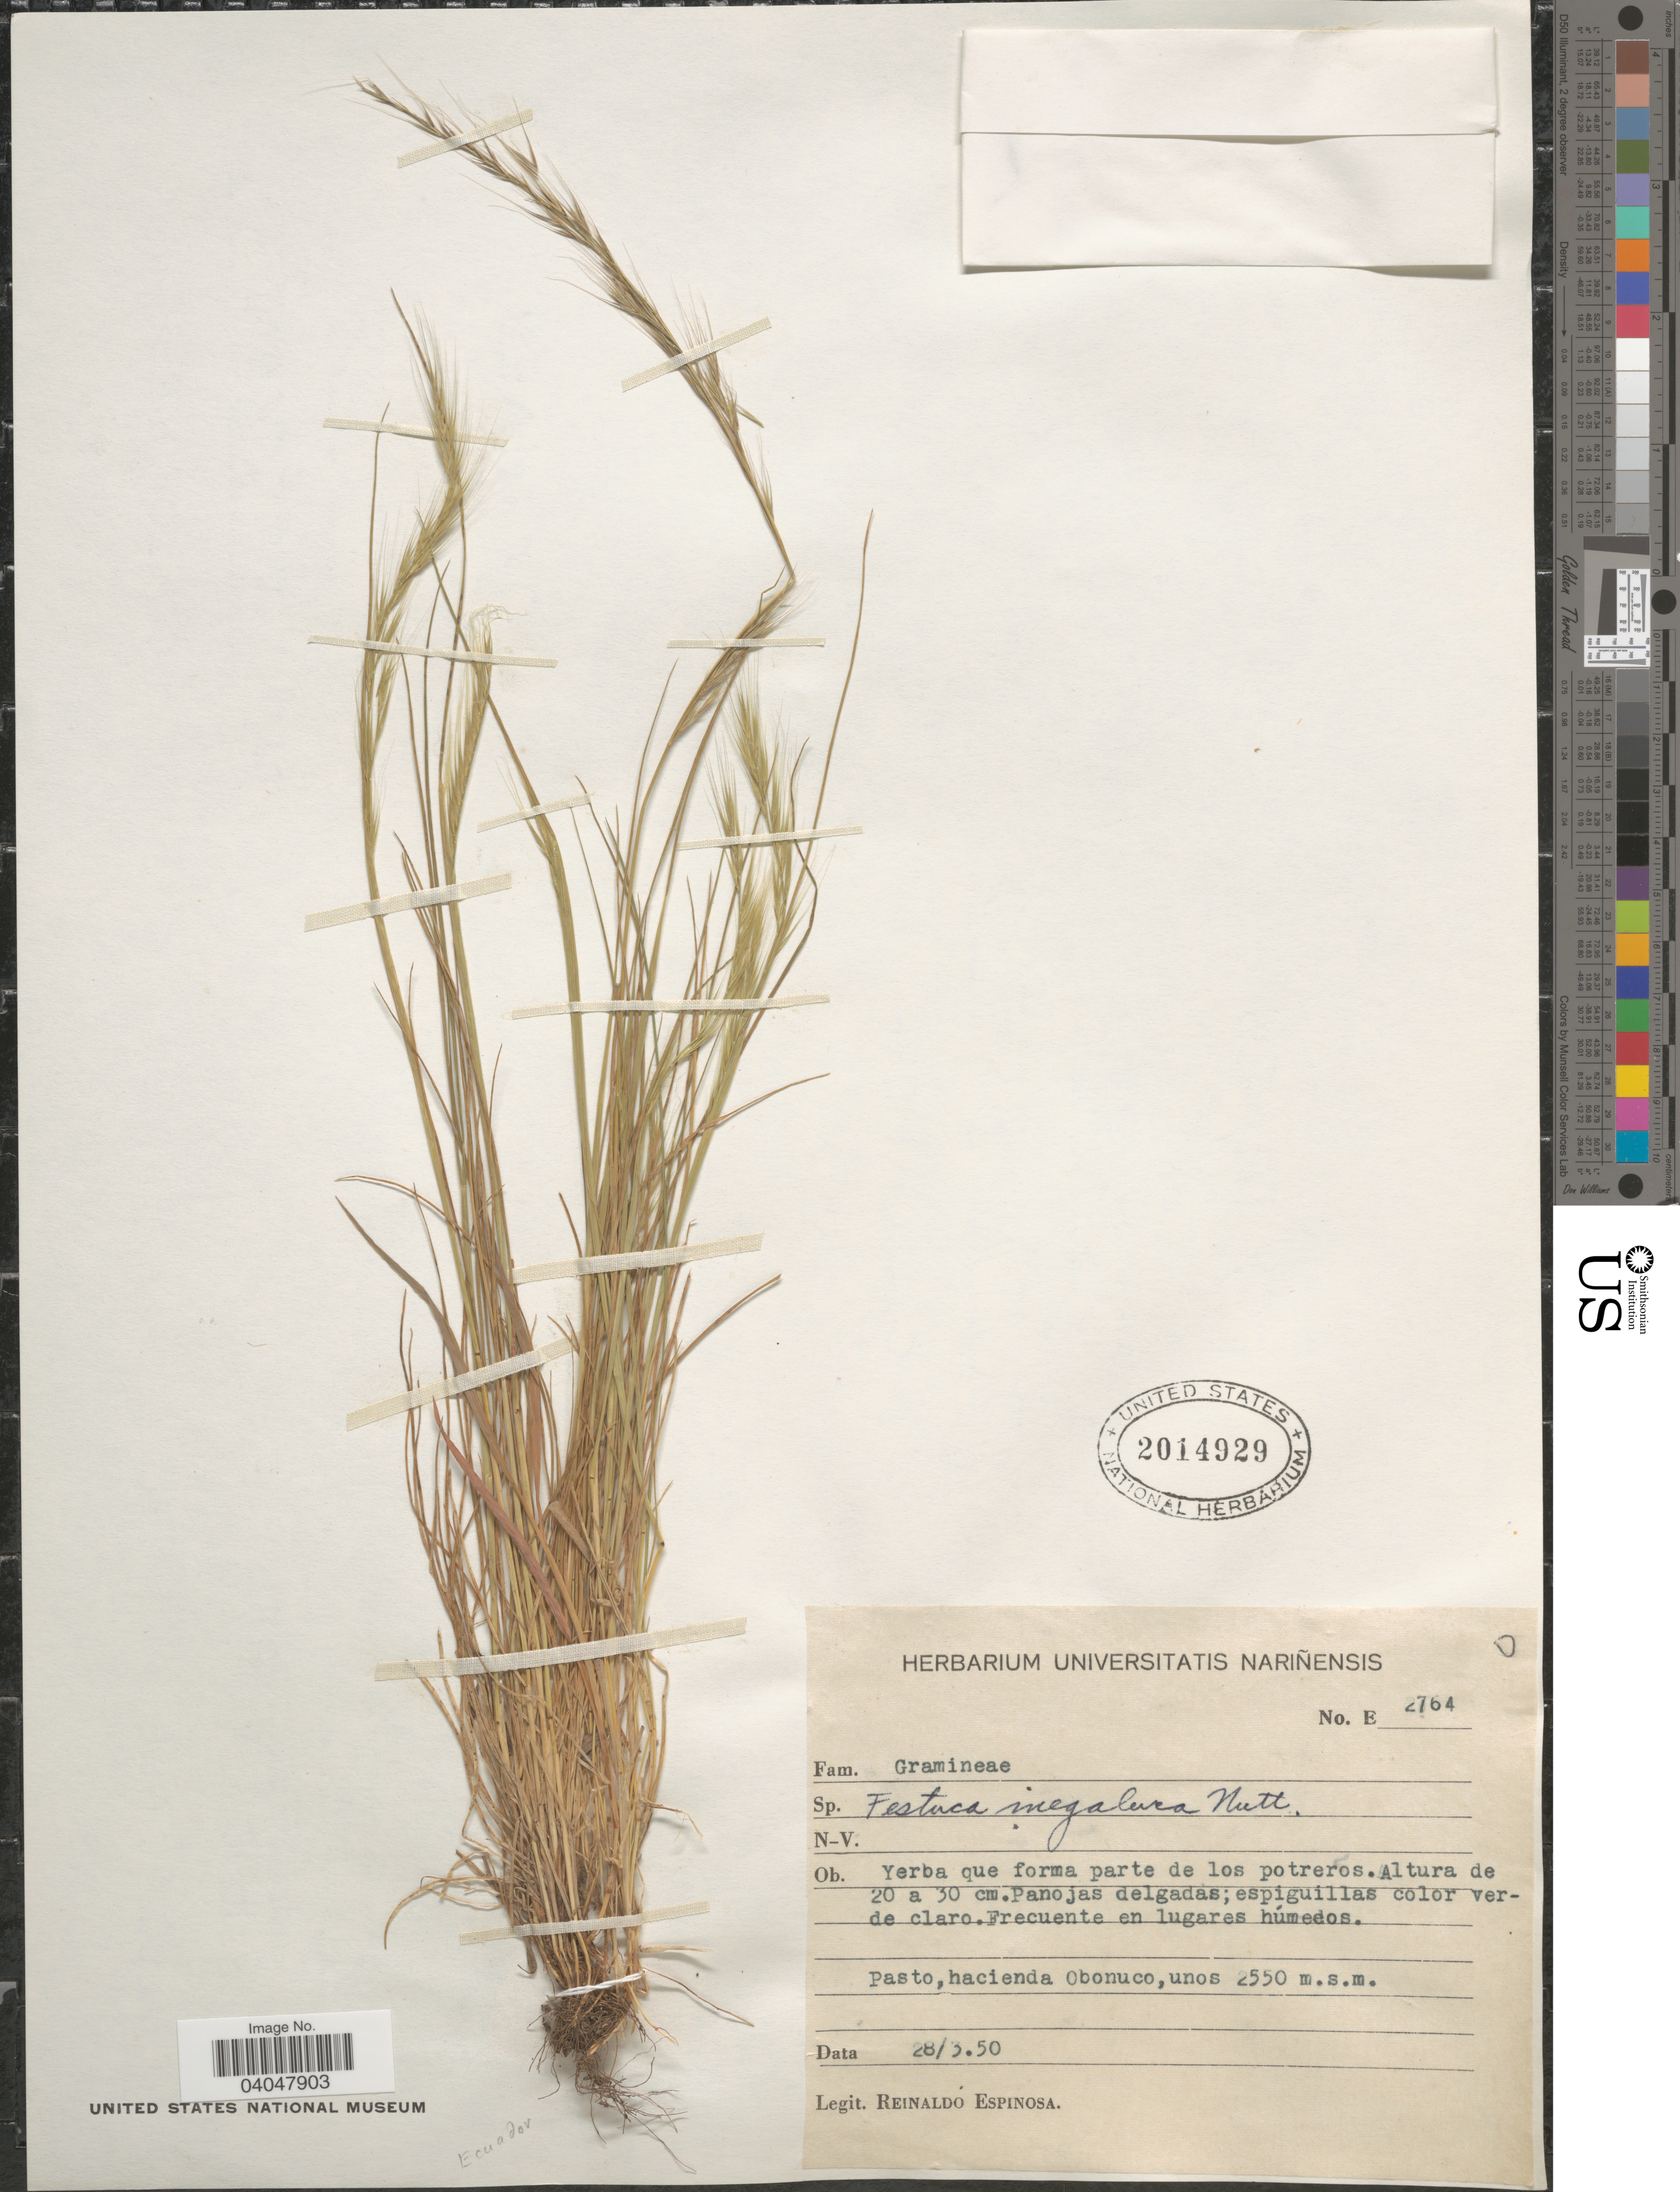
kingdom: Plantae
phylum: Tracheophyta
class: Liliopsida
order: Poales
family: Poaceae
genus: Festuca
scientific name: Festuca megalura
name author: Nutt.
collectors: R. Espinosa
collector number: E2764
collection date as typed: Transcribed d/m/y: 28/3/50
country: Colombia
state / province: Nariño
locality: Yerba que forma parte de los potreros. Pasto, hacienda Obunuco.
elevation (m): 2550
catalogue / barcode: US 2014929